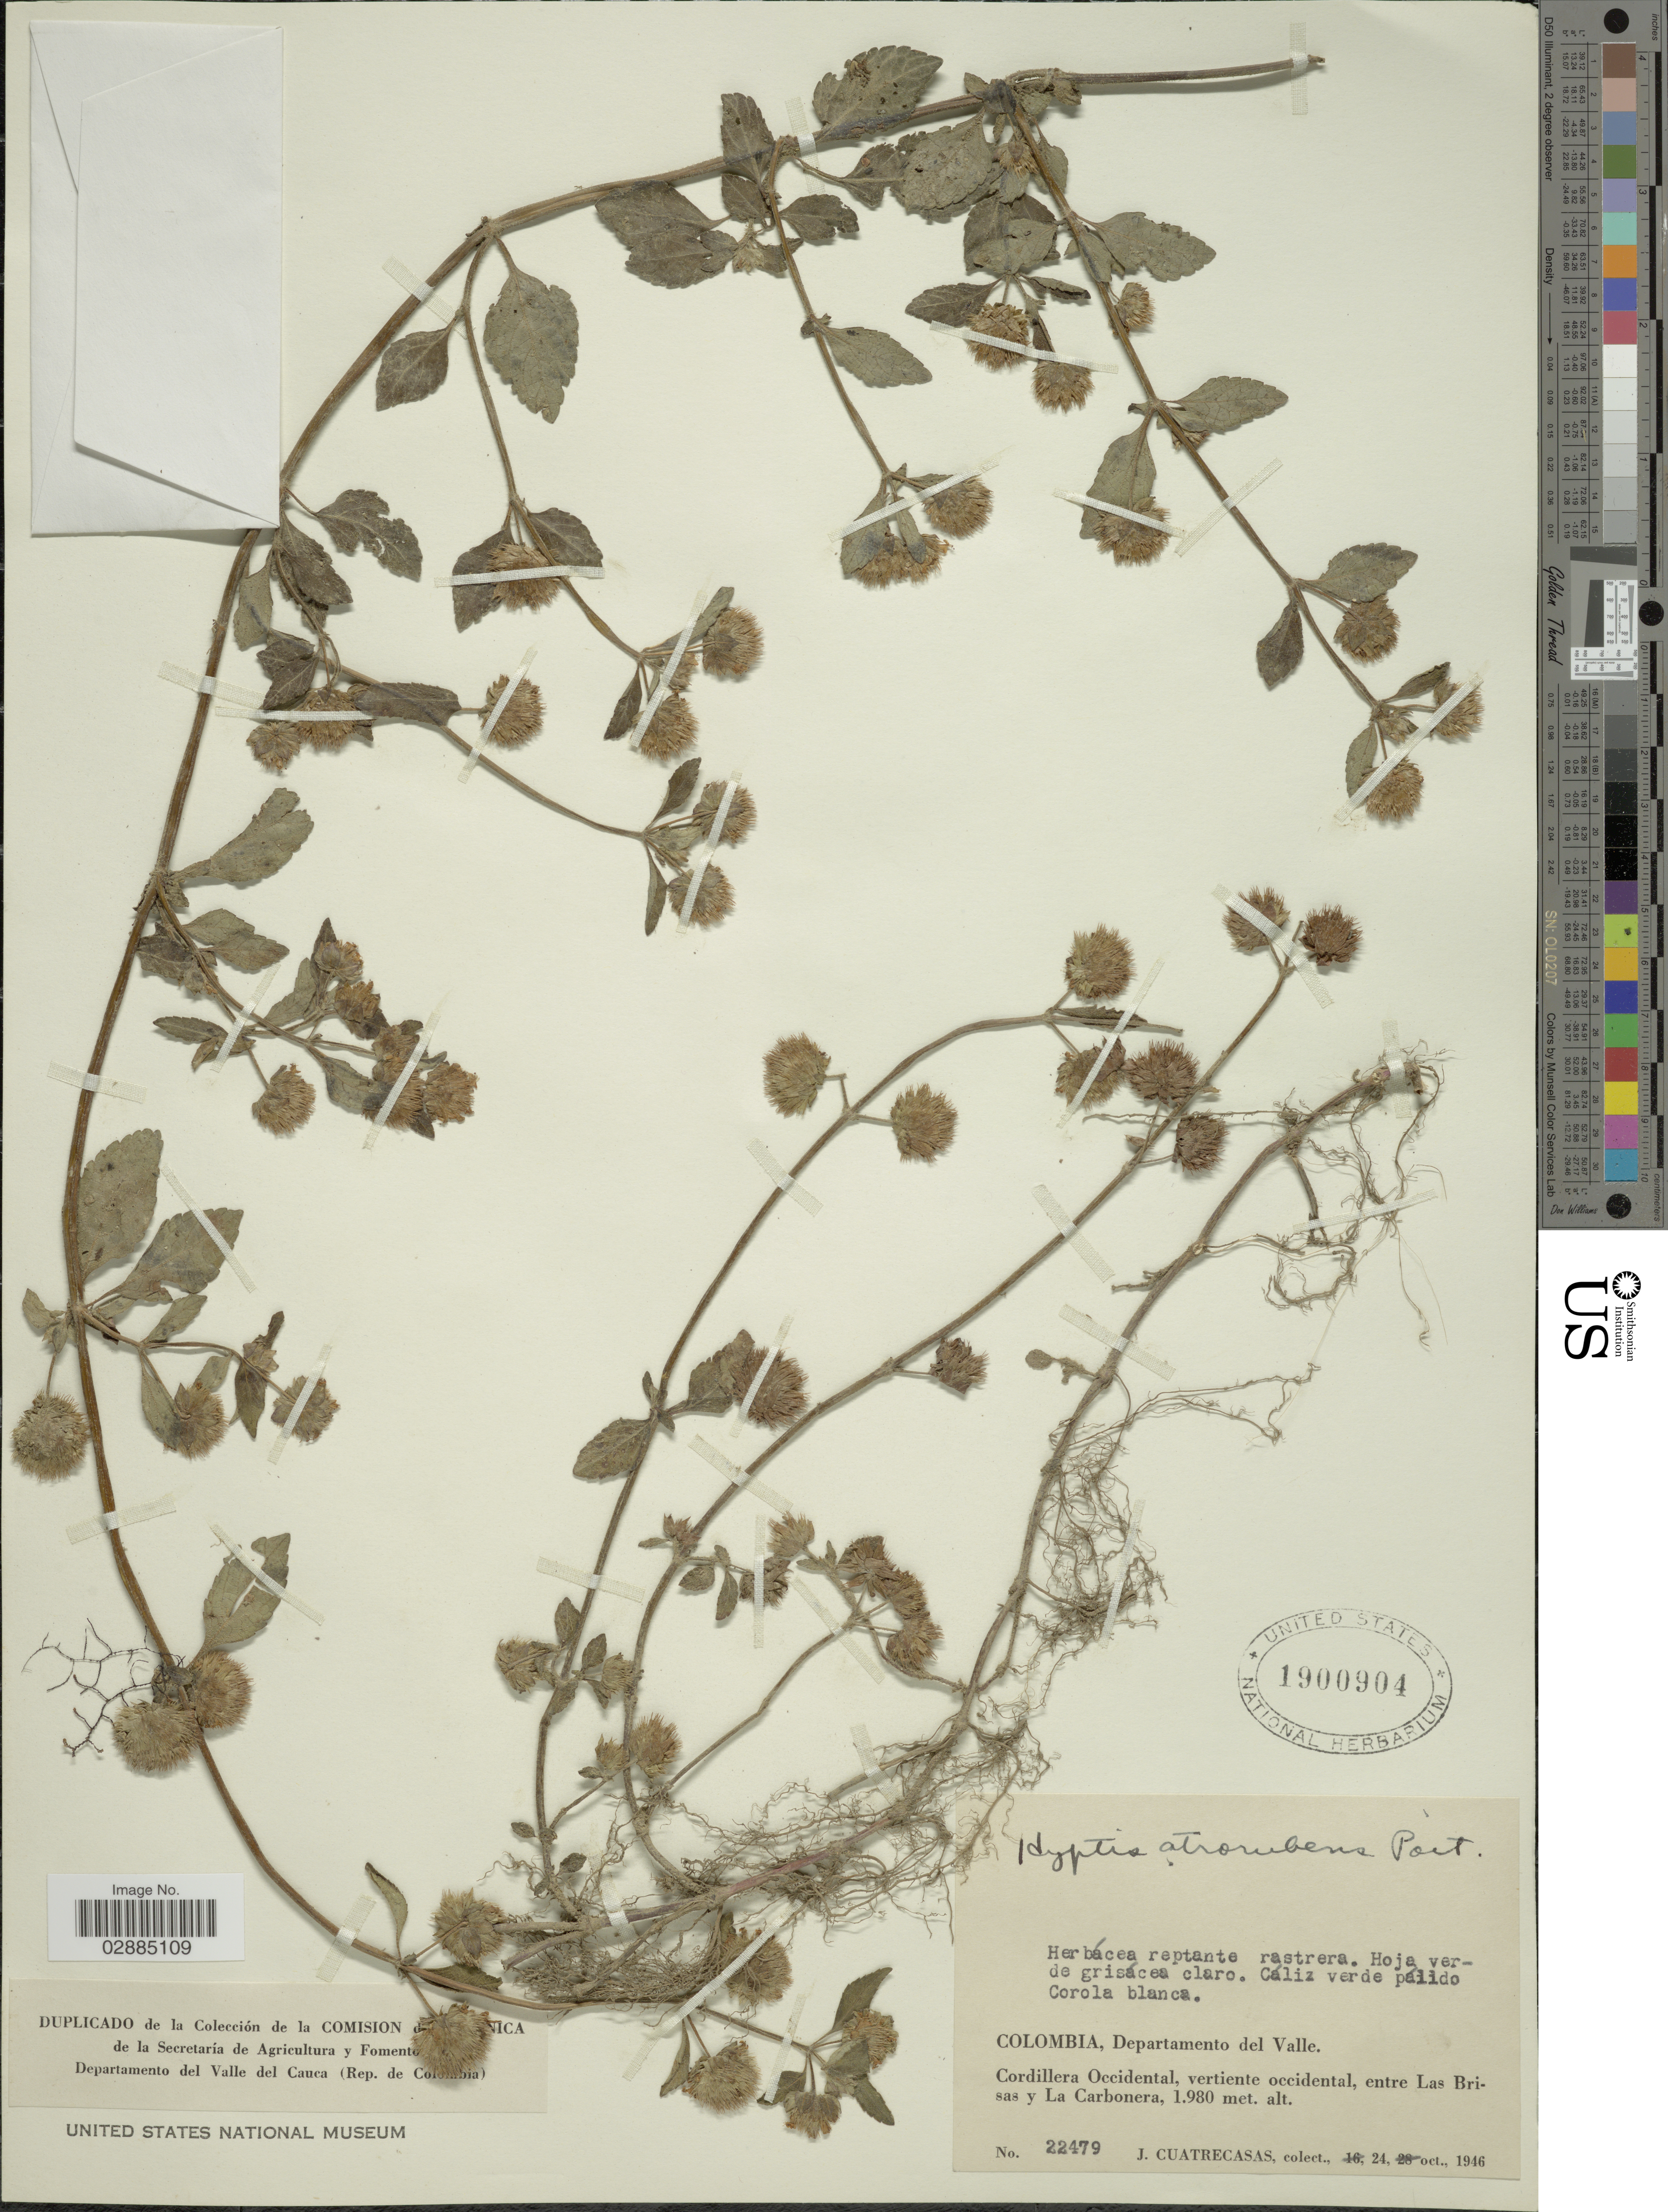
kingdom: Plantae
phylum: Tracheophyta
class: Magnoliopsida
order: Lamiales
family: Lamiaceae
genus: Hyptis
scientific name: Hyptis atrorubens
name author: Poit.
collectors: J. Cuatrecasas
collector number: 22479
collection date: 1946-10-24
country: Colombia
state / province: Valle del Cauca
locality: Departamento del Valle, Cordillera Occidental, vertiente occidental, entre Las Brisas y La Carbonera.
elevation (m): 1980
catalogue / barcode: US 1900904